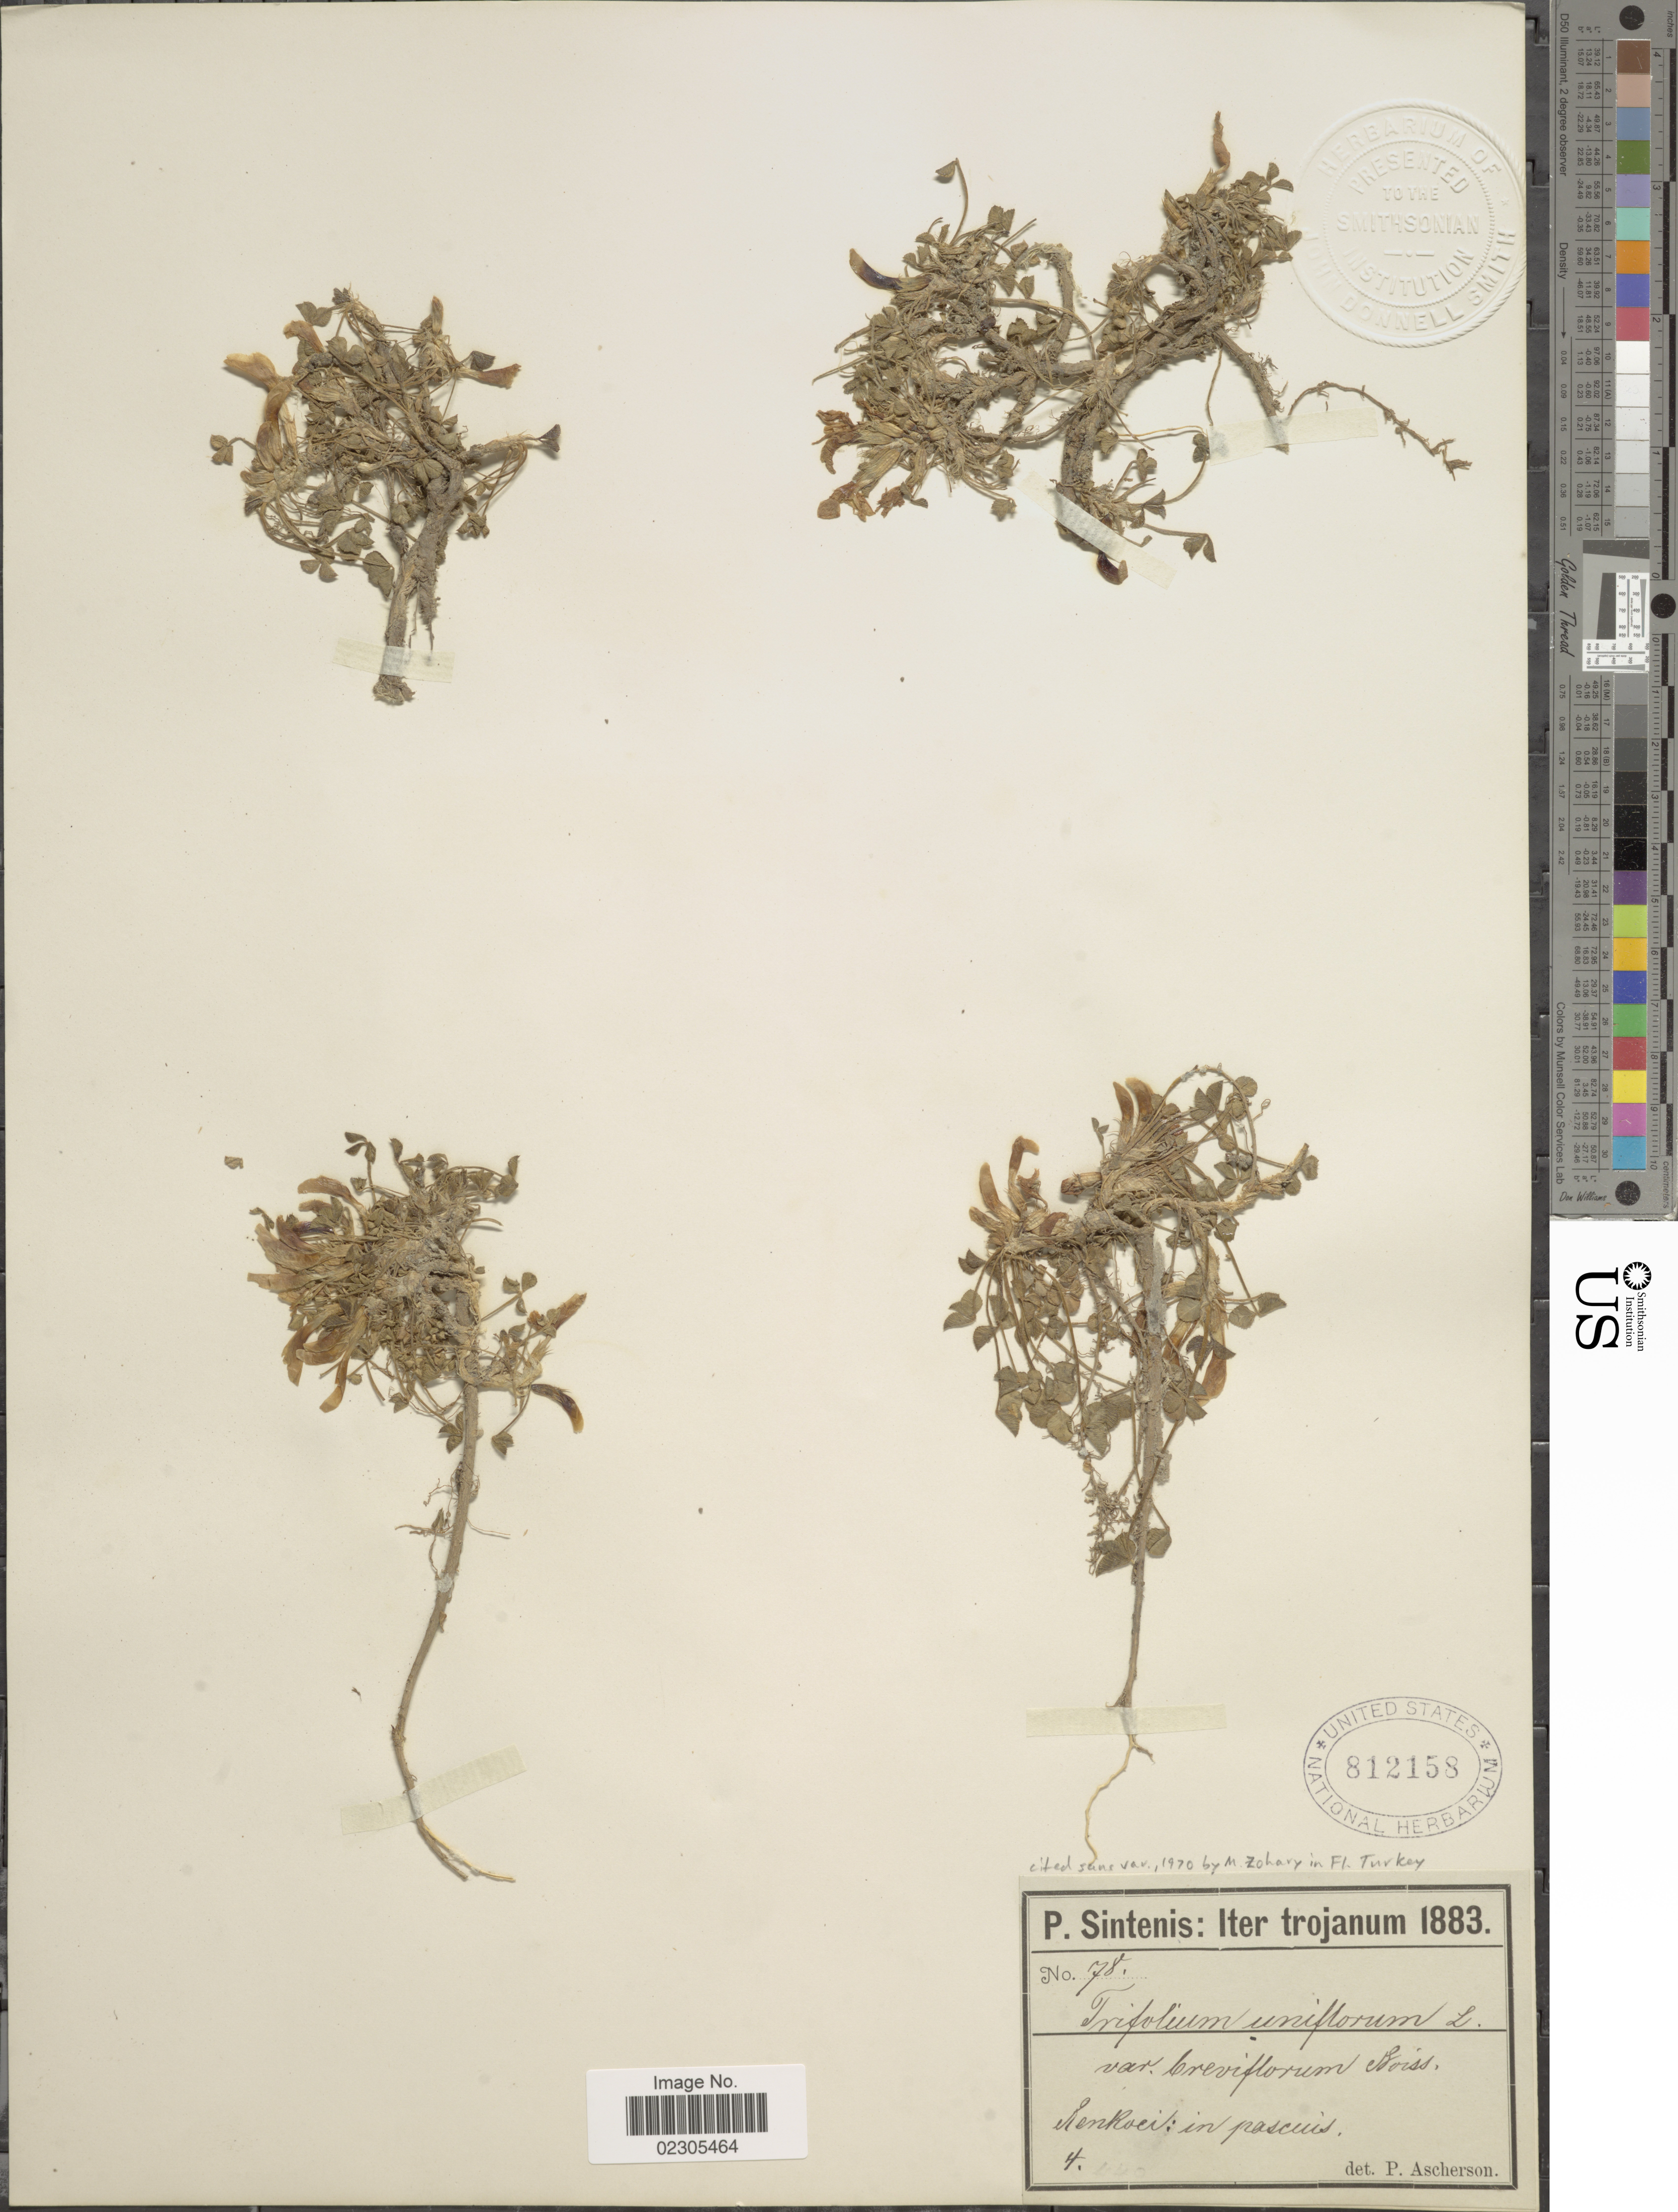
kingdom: Plantae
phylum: Tracheophyta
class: Magnoliopsida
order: Fabales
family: Fabaceae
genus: Trifolium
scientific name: Trifolium uniflorum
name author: L.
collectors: P. Sintenis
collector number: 78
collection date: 1883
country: Turkey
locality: Inter Trojanum, Kenroei.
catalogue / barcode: US 812158